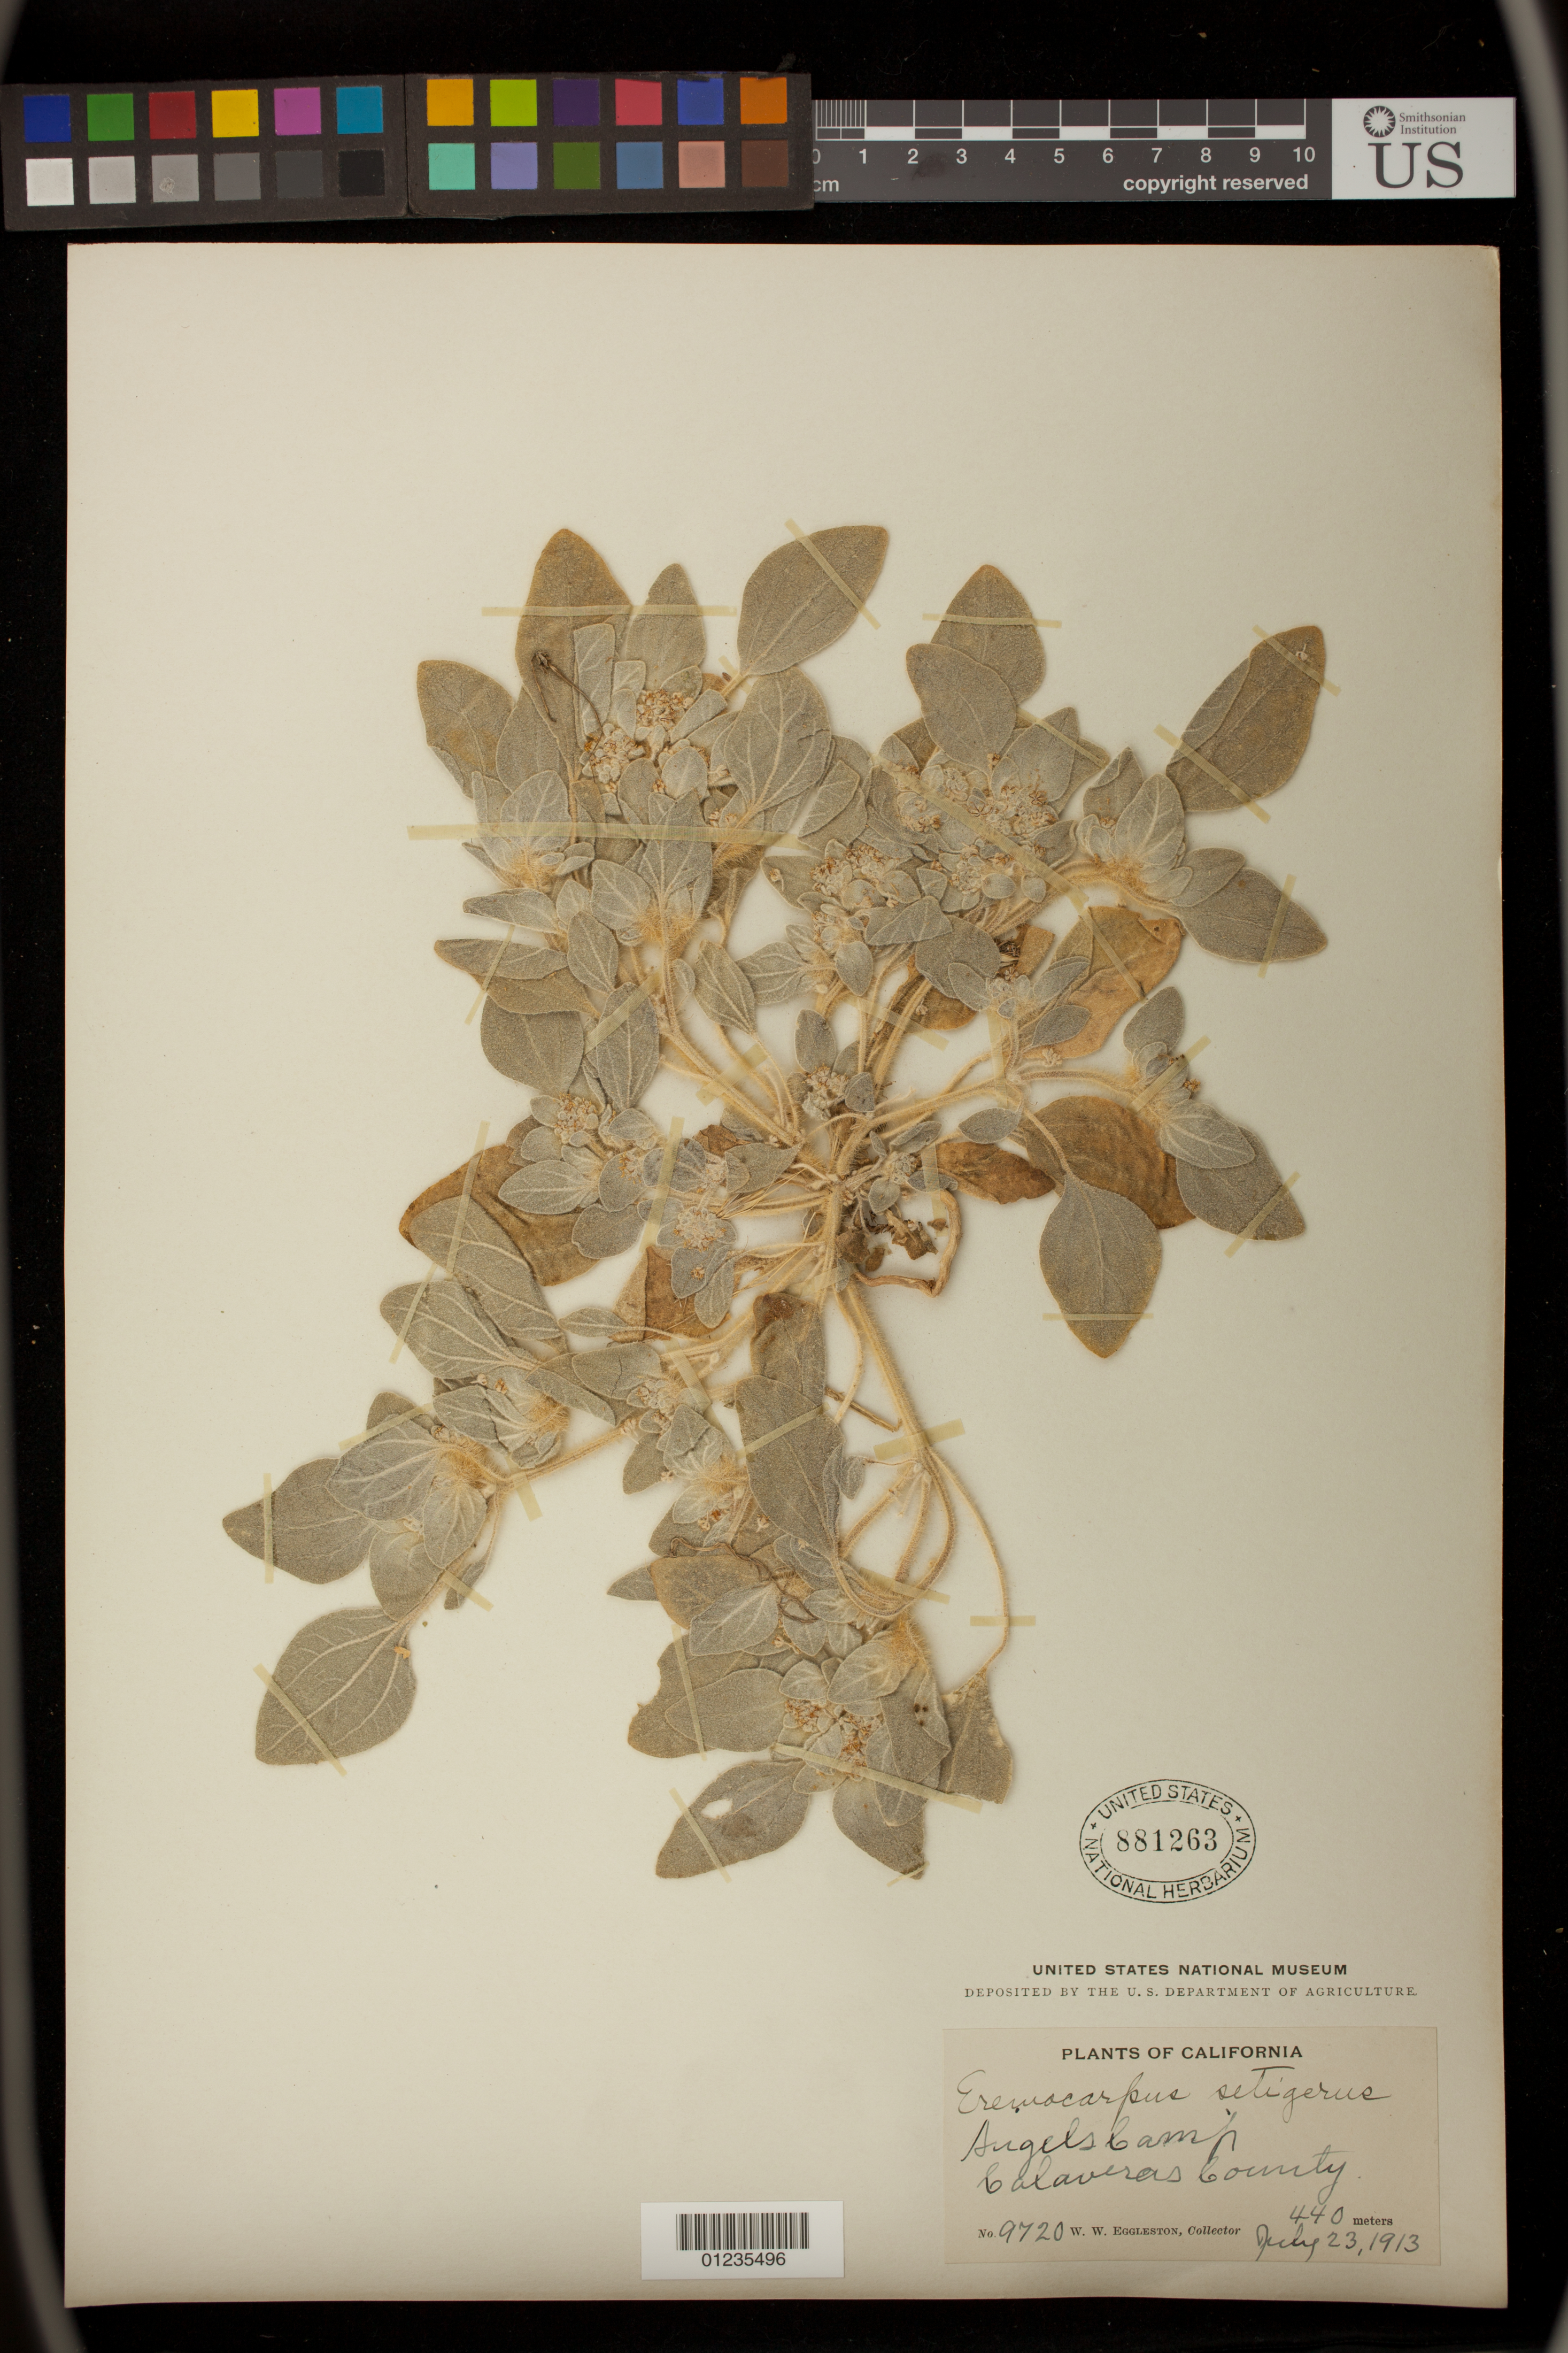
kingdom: Plantae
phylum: Tracheophyta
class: Magnoliopsida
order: Malpighiales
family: Euphorbiaceae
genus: Eremocarpus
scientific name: Eremocarpus setigerus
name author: (Hook.) Benth.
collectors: W. W. Eggleston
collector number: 9720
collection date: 1913-07-23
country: United States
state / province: California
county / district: Calaveras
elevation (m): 440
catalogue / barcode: US 881263